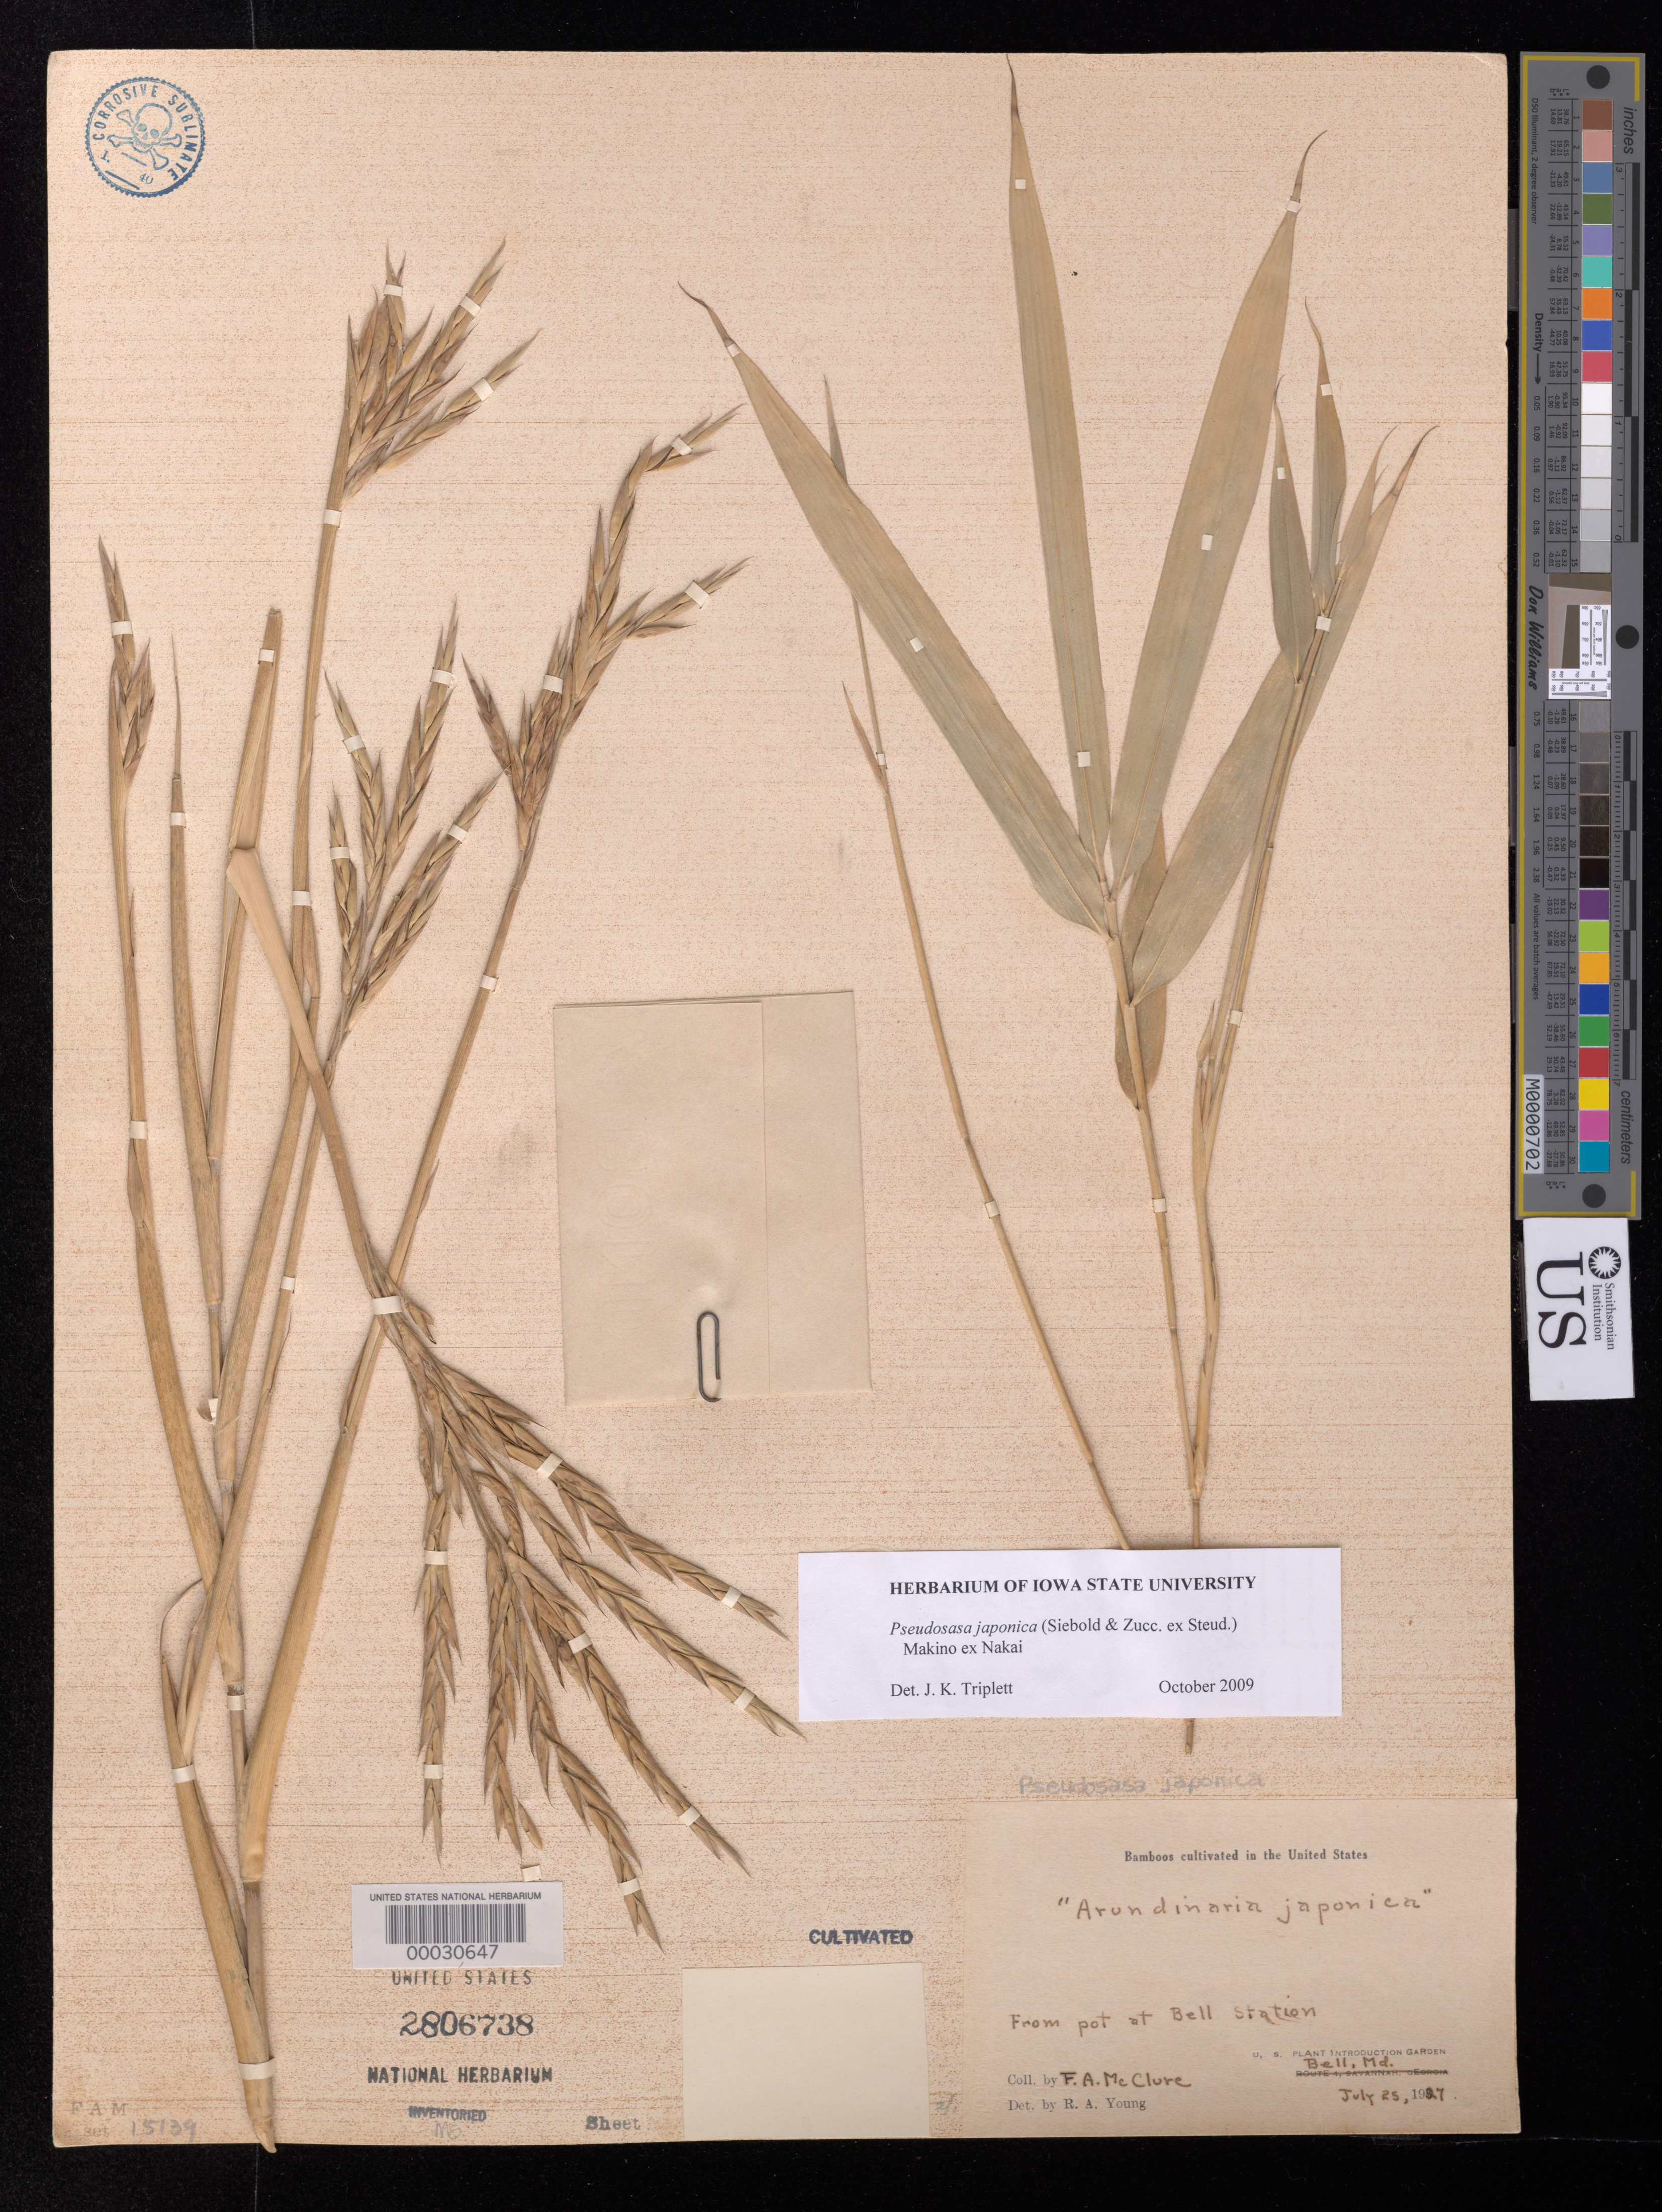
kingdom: Plantae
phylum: Tracheophyta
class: Liliopsida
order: Poales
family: Poaceae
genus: Pseudosasa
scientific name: Pseudosasa japonica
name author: (Siebold & Zucc. ex Steud.) Makino ex Nakai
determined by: Triplett, J. K.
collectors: F. A. McClure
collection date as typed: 25 Jul 1927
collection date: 1927-07-25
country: United States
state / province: Maryland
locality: U.s.d.a. plant introduction garden-bell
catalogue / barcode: US 2806738